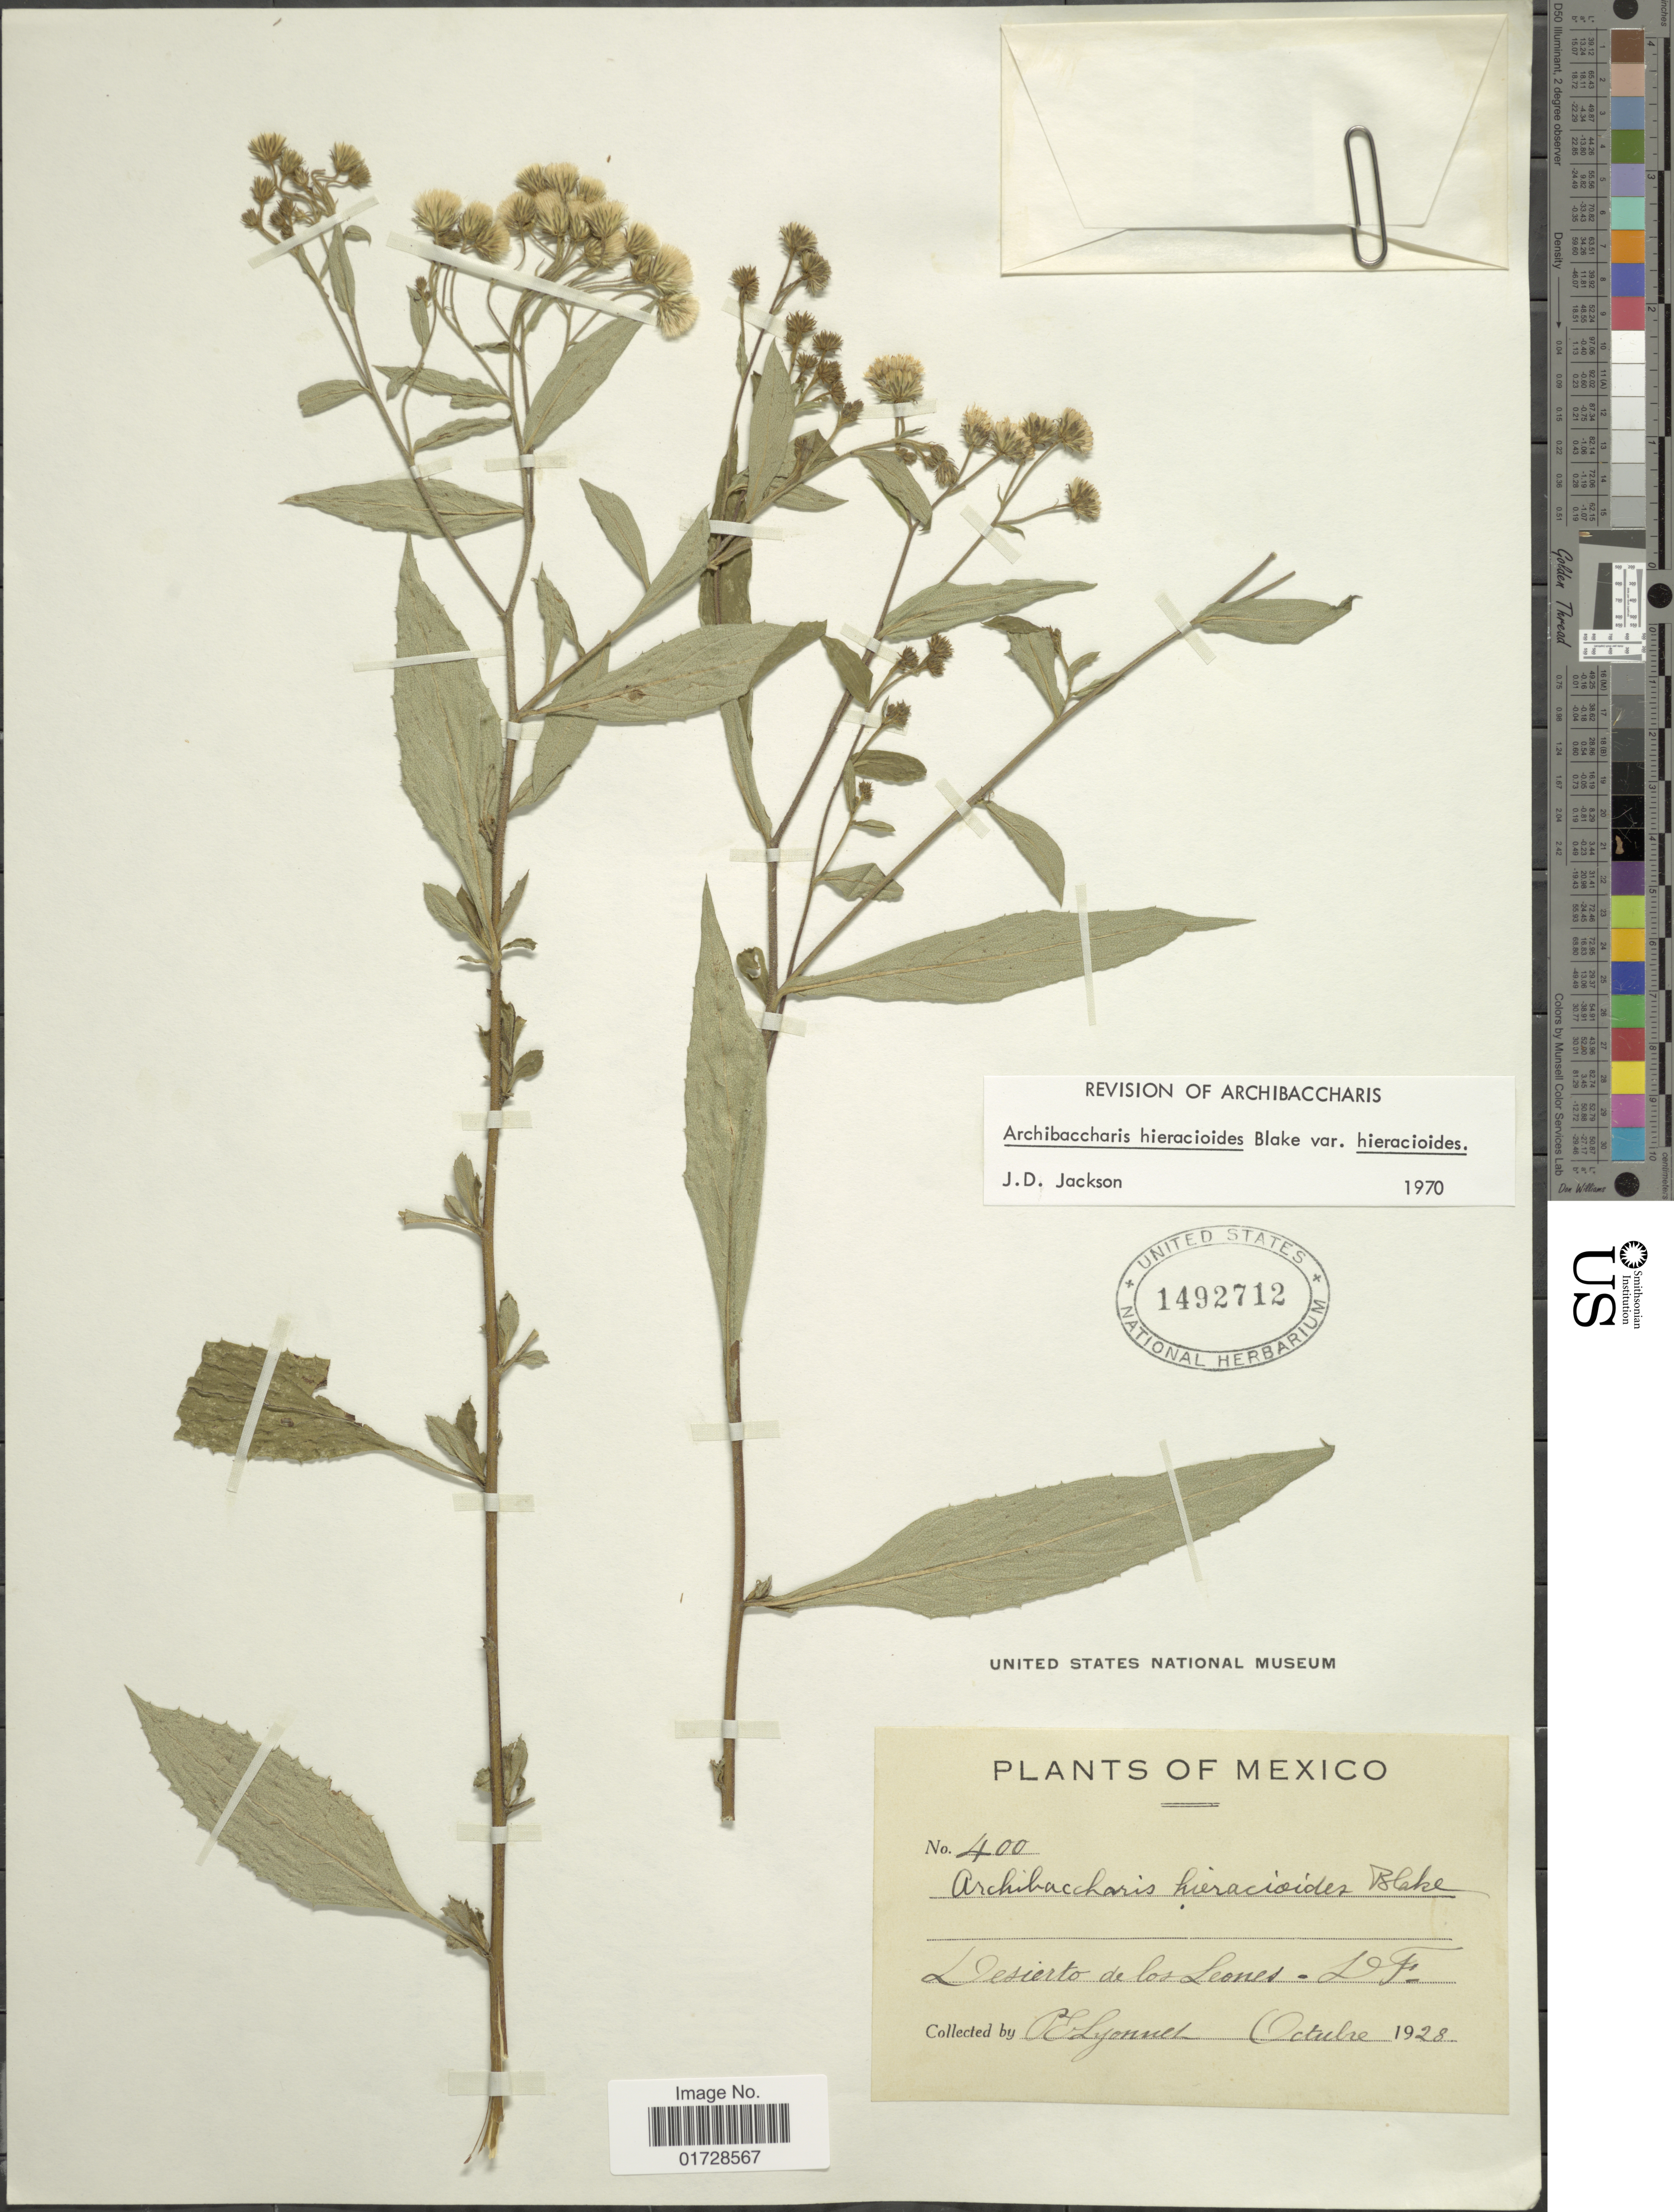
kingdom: Plantae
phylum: Tracheophyta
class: Magnoliopsida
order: Asterales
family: Asteraceae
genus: Archibaccharis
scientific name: Archibaccharis hieracioides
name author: (S.F. Blake) S.F. Blake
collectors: P. Lyonnel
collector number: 400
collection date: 1928-10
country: Mexico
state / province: Distrito Federal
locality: Desierto de los Leones, D. F.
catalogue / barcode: US 1492712